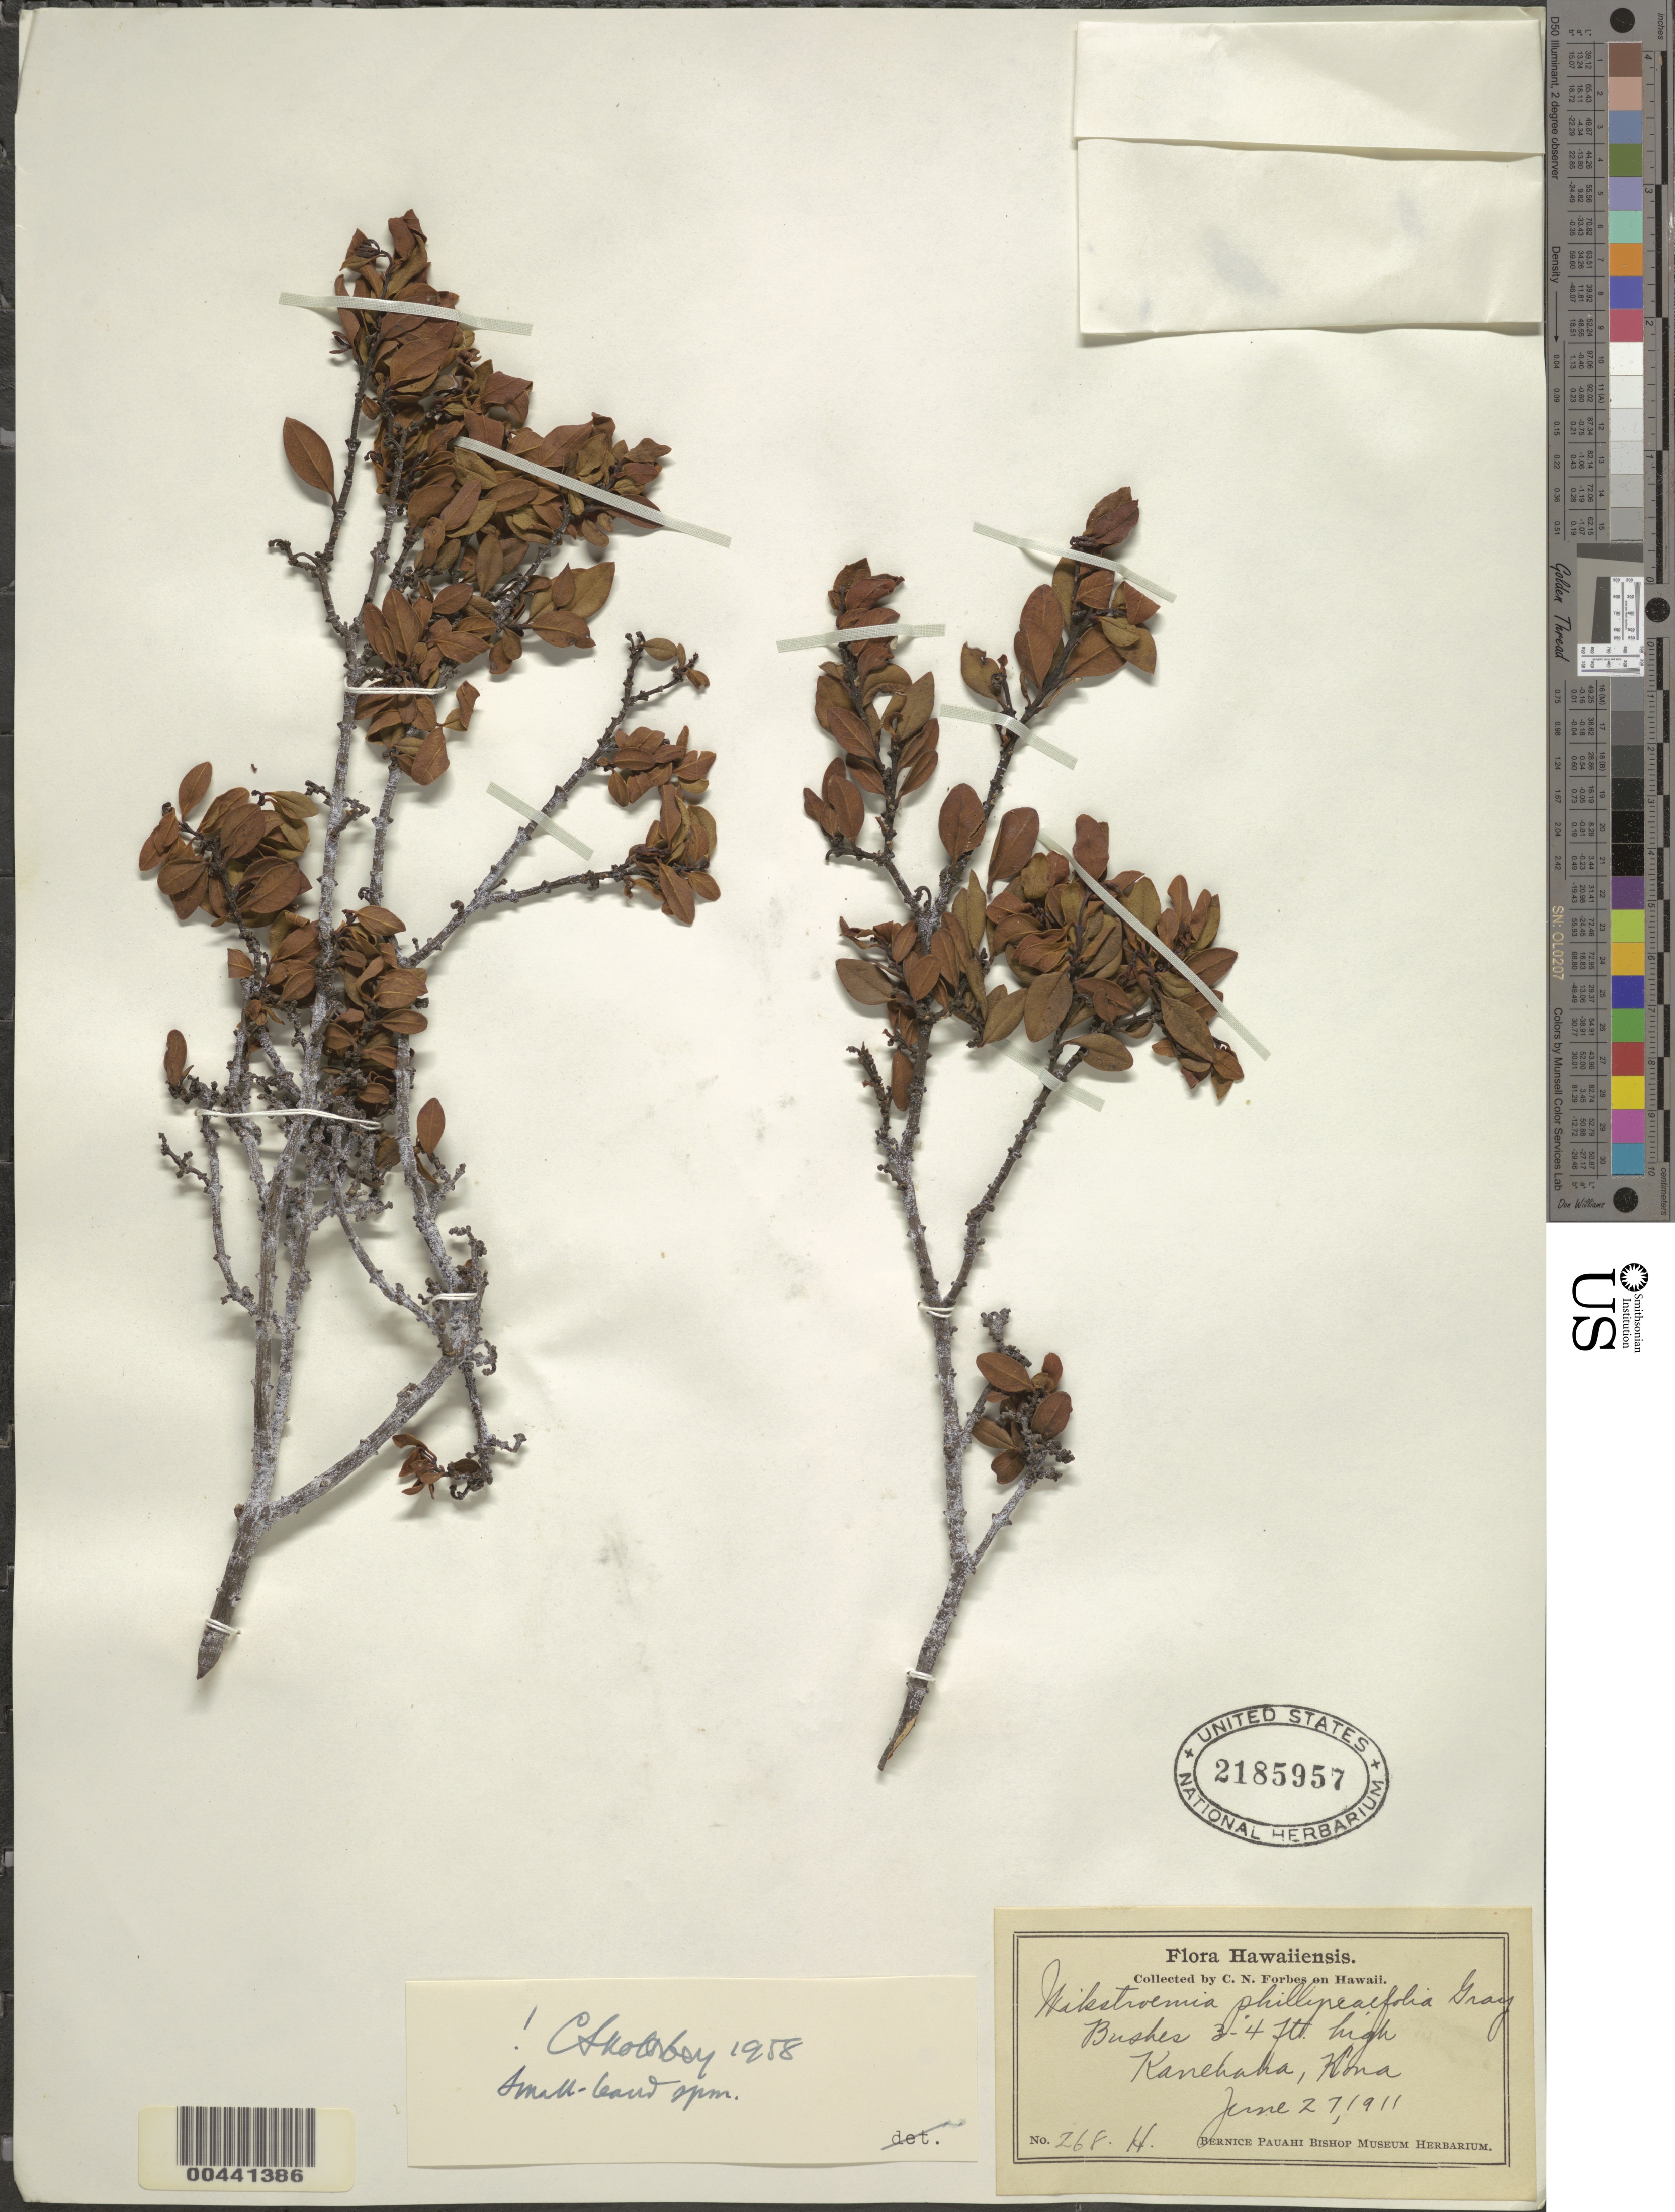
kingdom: Plantae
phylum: Tracheophyta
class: Magnoliopsida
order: Malvales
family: Thymelaeaceae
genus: Wikstroemia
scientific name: Wikstroemia phillyreifolia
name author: A. Gray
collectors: C. N. Forbes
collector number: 268.H.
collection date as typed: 27 Jun 1911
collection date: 1911-06-27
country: United States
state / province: Hawaii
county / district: Hawaii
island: Hawaii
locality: Kanehaha, Kona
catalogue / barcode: US 2185957